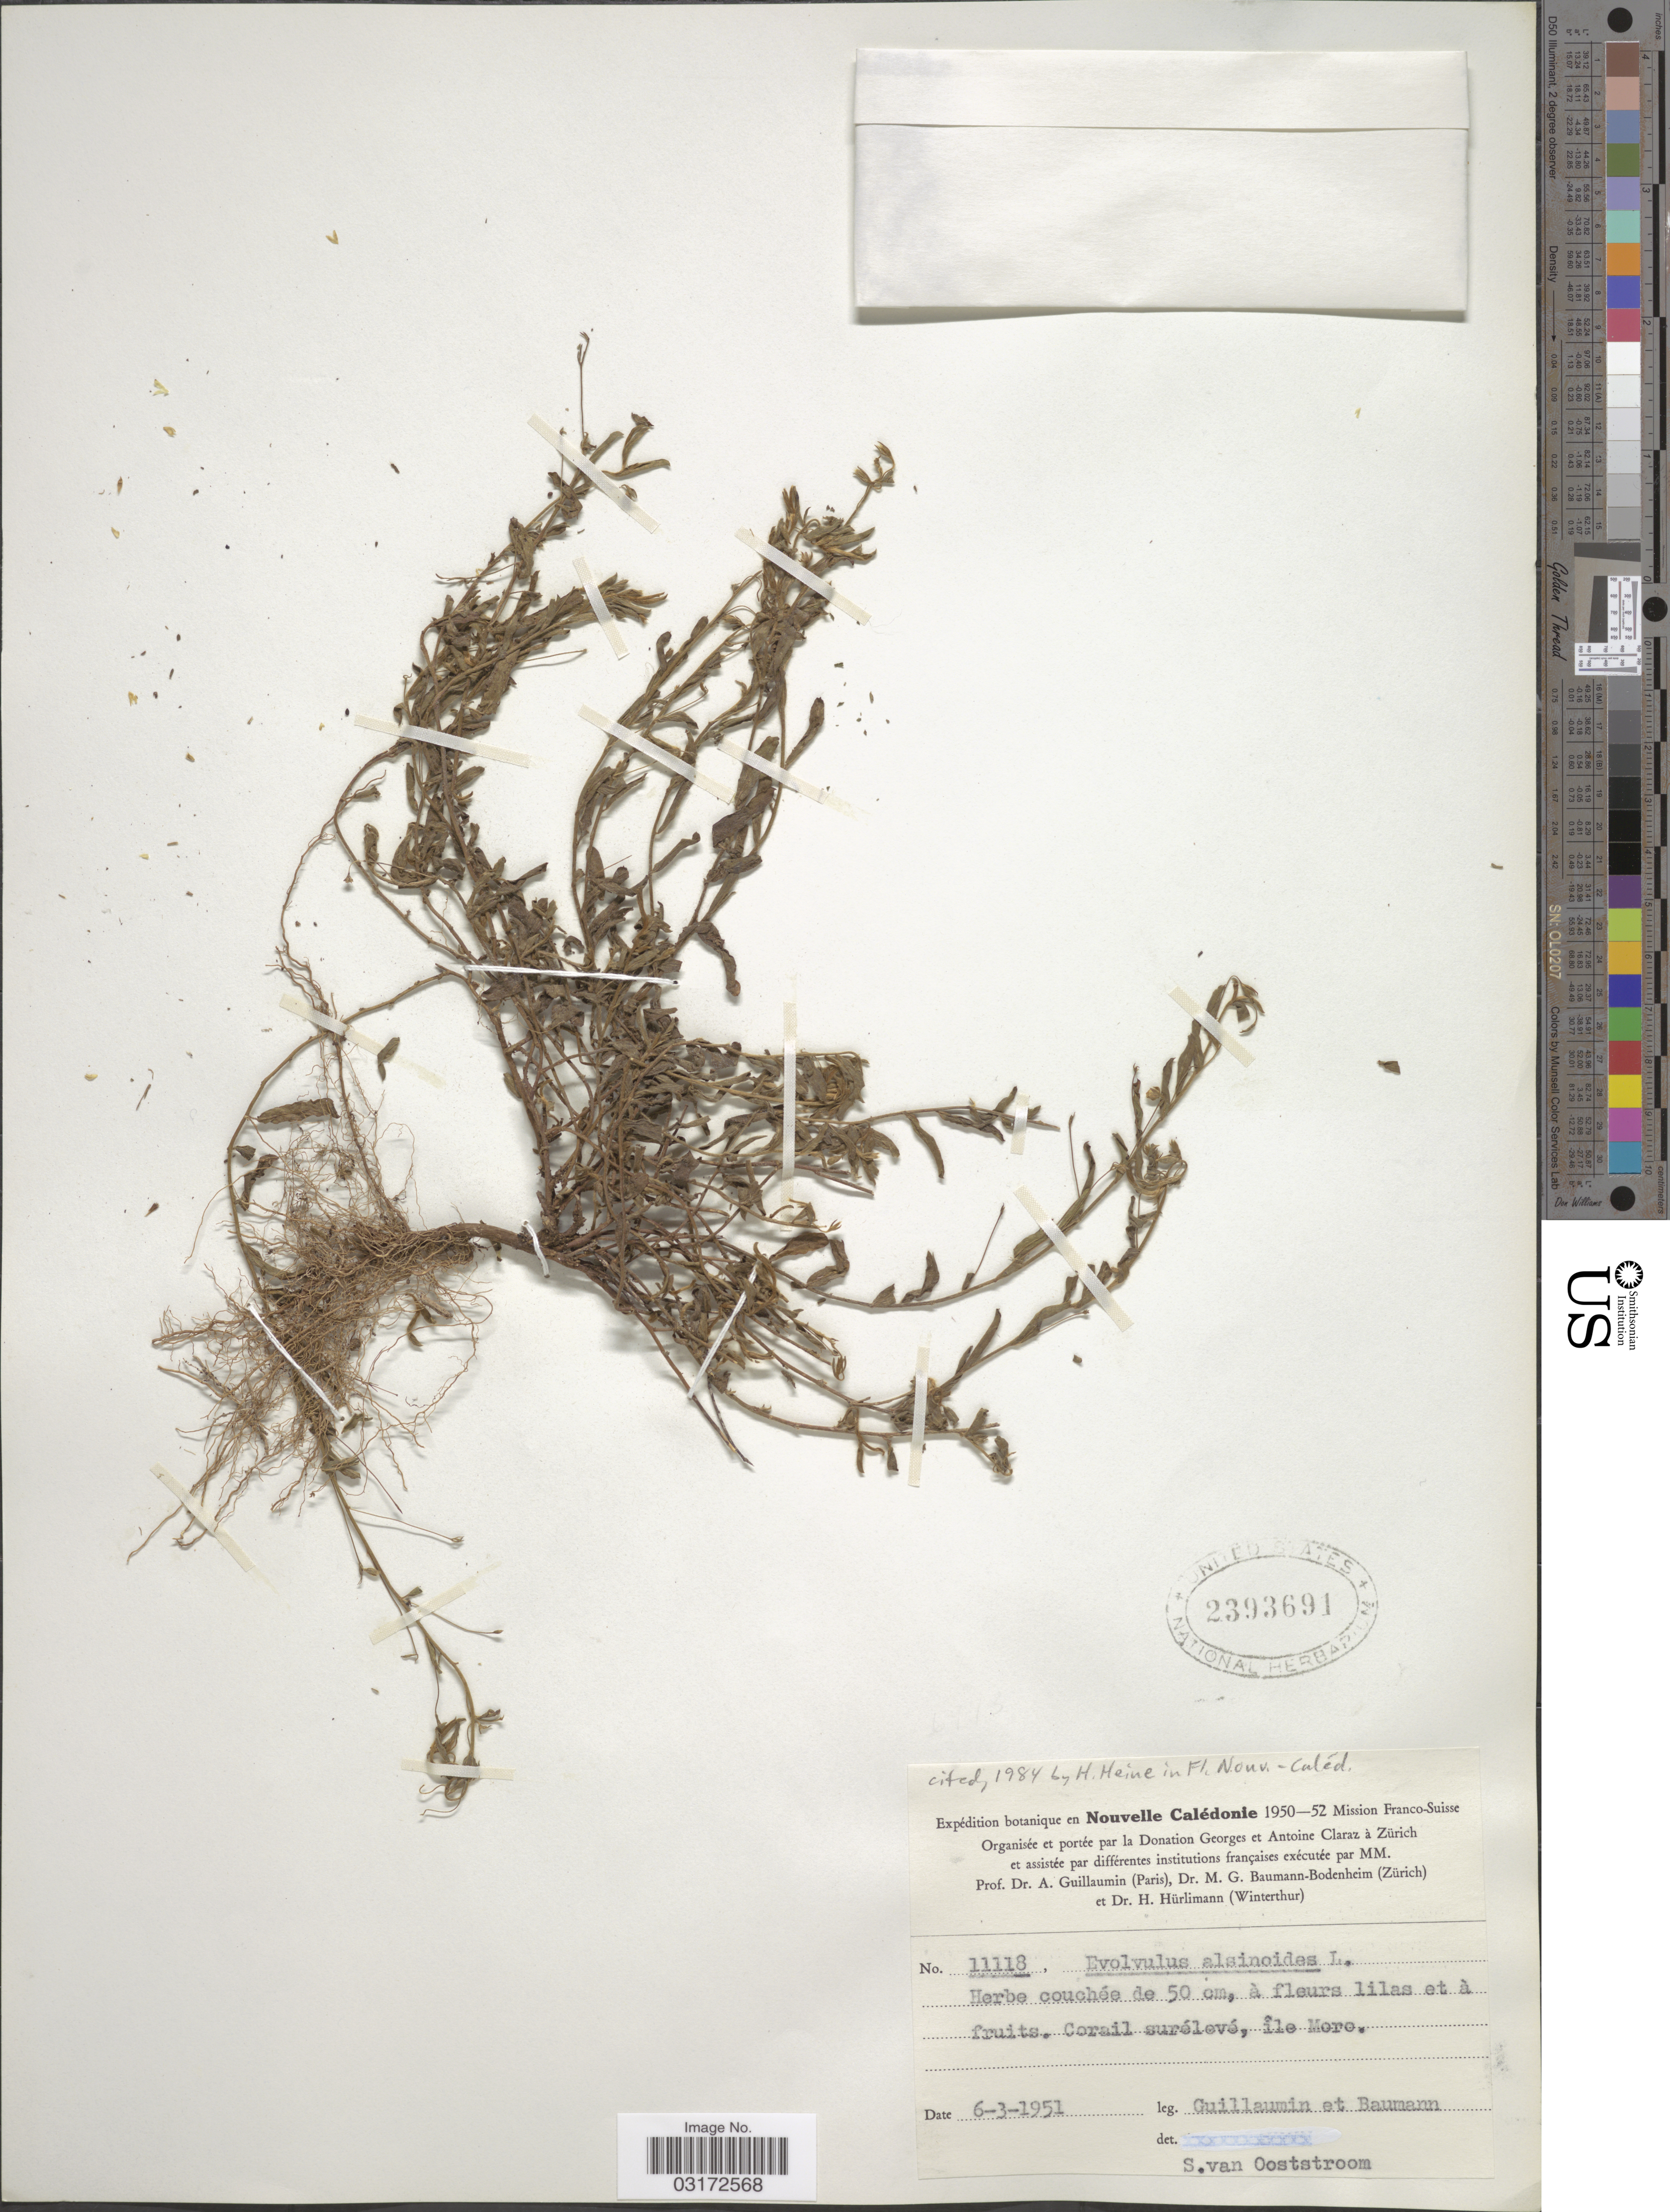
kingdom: Plantae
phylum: Tracheophyta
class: Magnoliopsida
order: Solanales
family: Convolvulaceae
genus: Evolvulus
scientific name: Evolvulus alsinoides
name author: (L.) L.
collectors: A. Guillaumin & M. G. Baumann-Bodenheim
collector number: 11118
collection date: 1951-03-06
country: New Caledonia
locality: Corail surélevé, île Moro.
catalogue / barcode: US 2393691